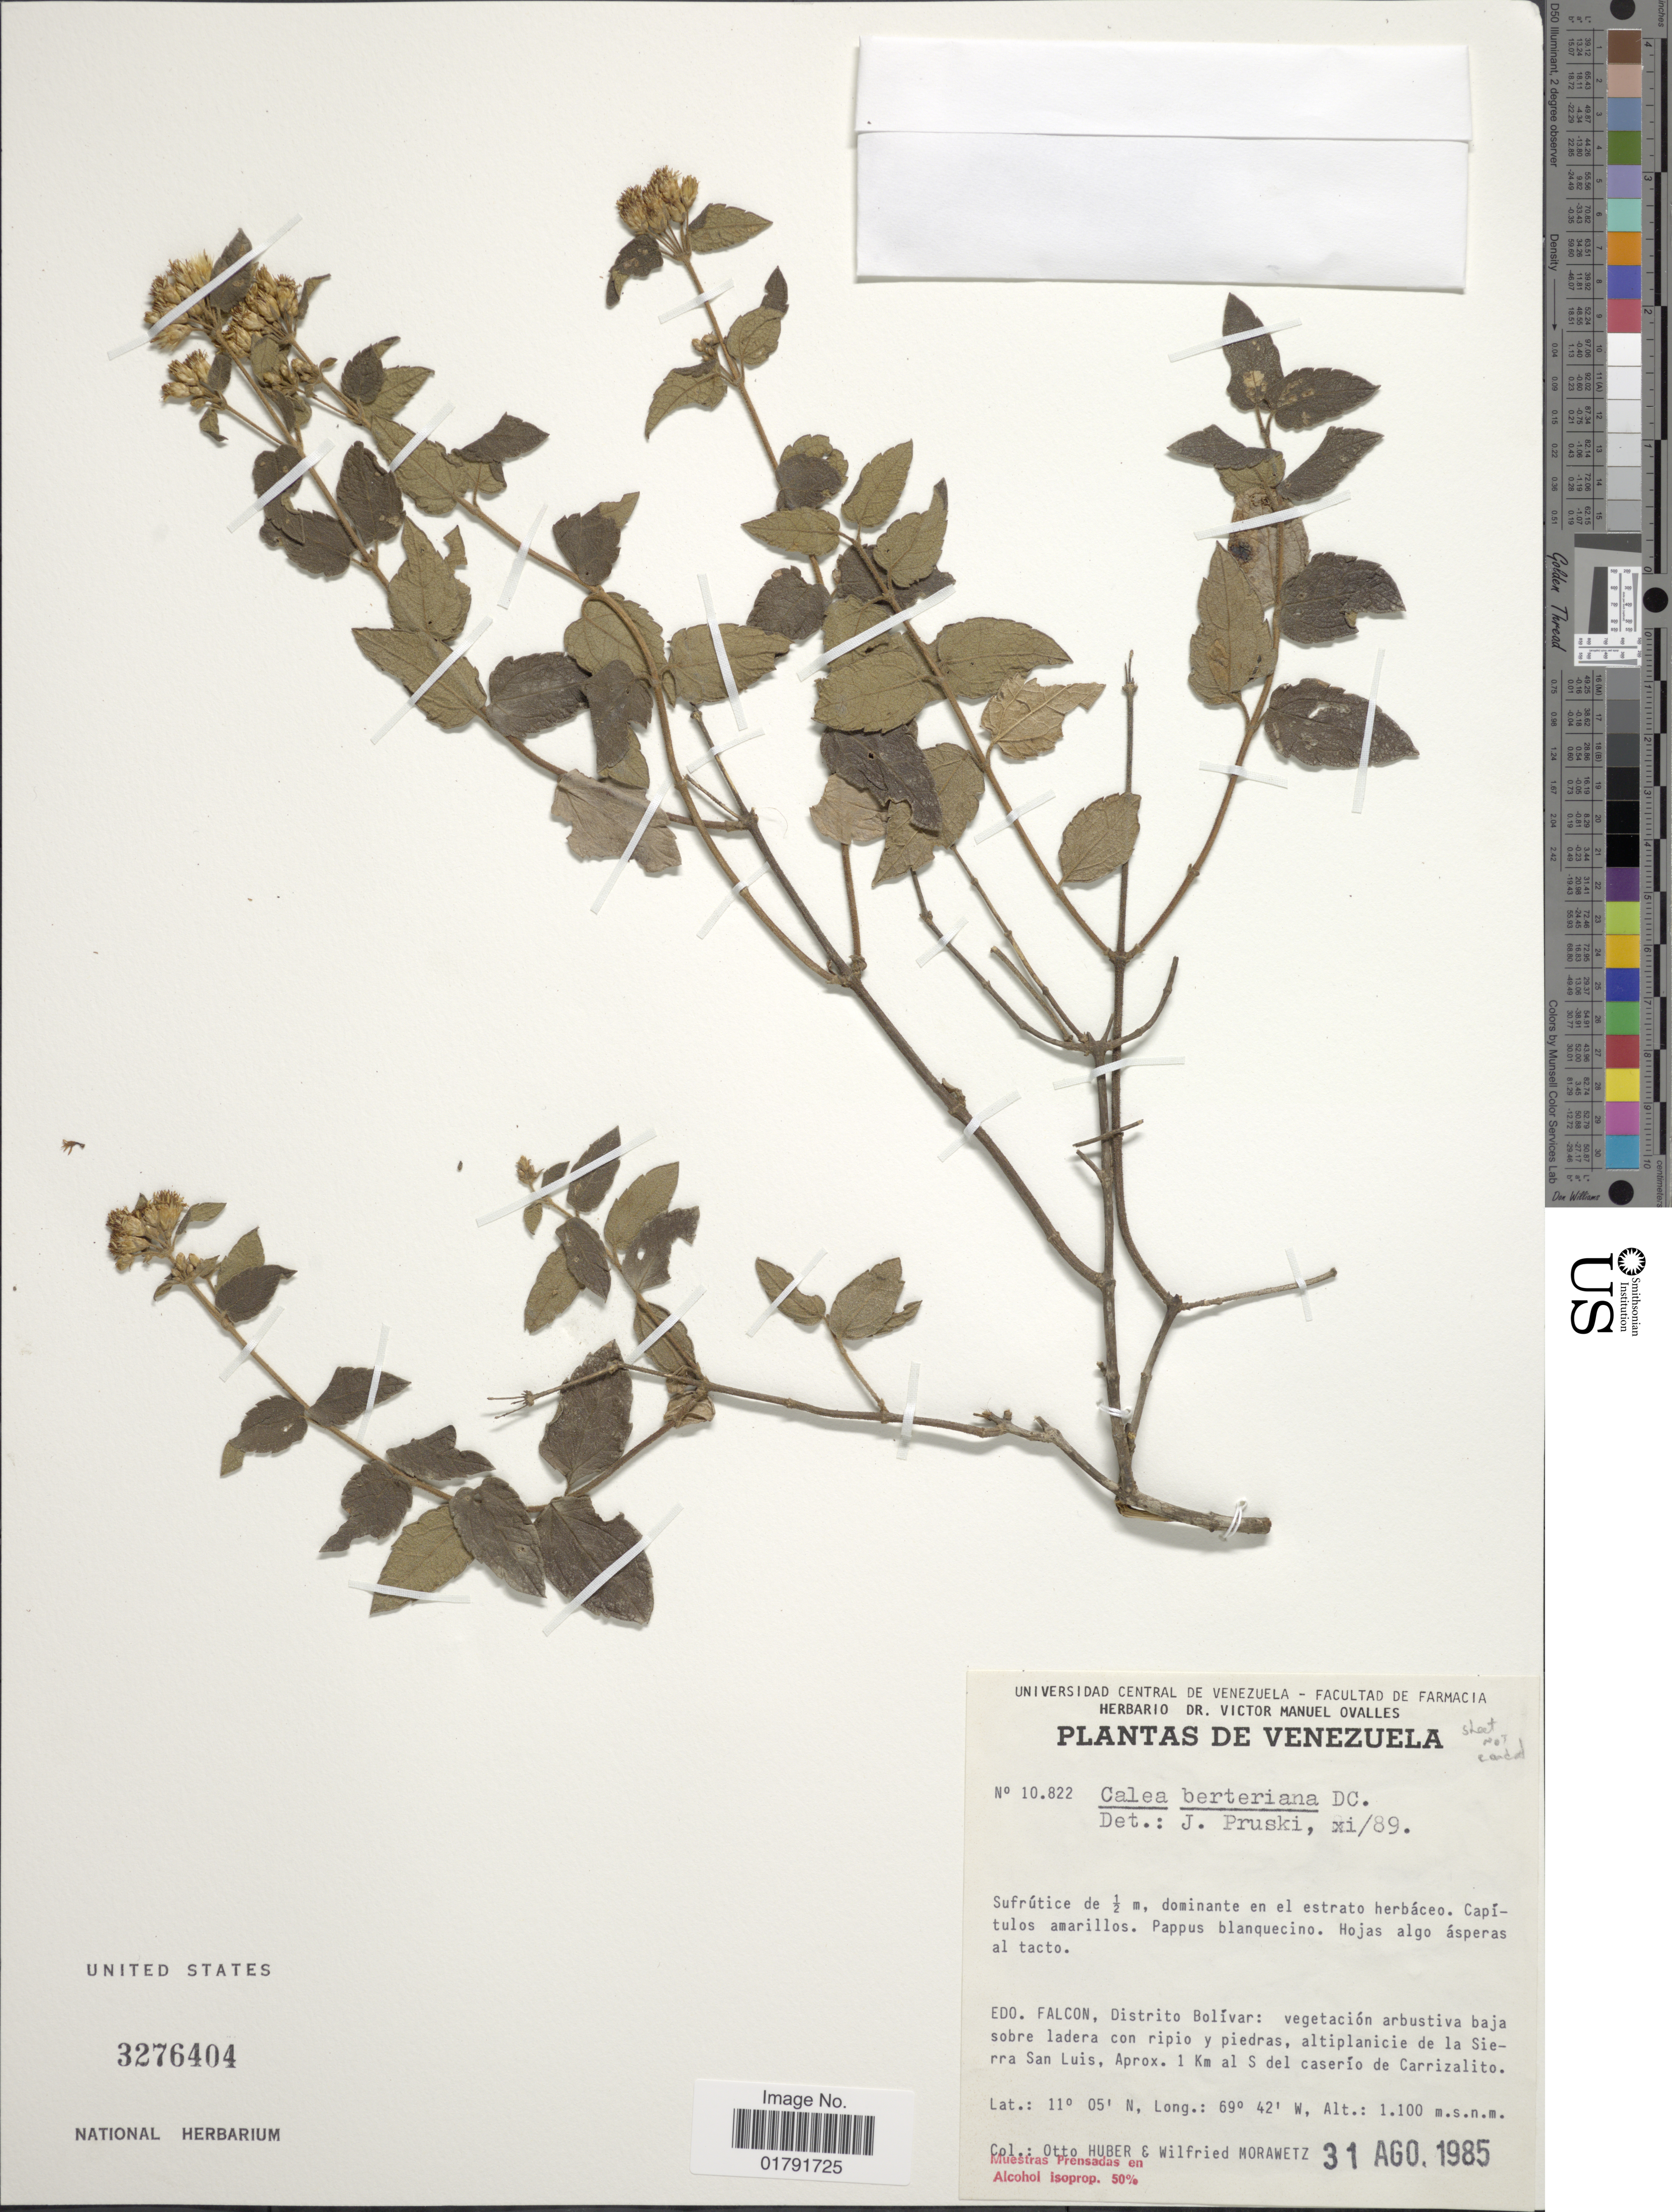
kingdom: Plantae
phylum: Tracheophyta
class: Magnoliopsida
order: Asterales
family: Asteraceae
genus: Calea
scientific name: Calea berteriana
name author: DC.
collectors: O. Huber & W. Morawetz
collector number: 10822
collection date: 1985-08-31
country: Venezuela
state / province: Falcón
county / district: Bolívar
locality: Distrito Bolivar: vegetacion arbustiva baja sobre ladera con ripio y piedras, altiplanicie de la Sierra San Luis, aprox. 1 Km al S del caserio de Carrizalito.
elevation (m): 1100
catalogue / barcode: US 3276404